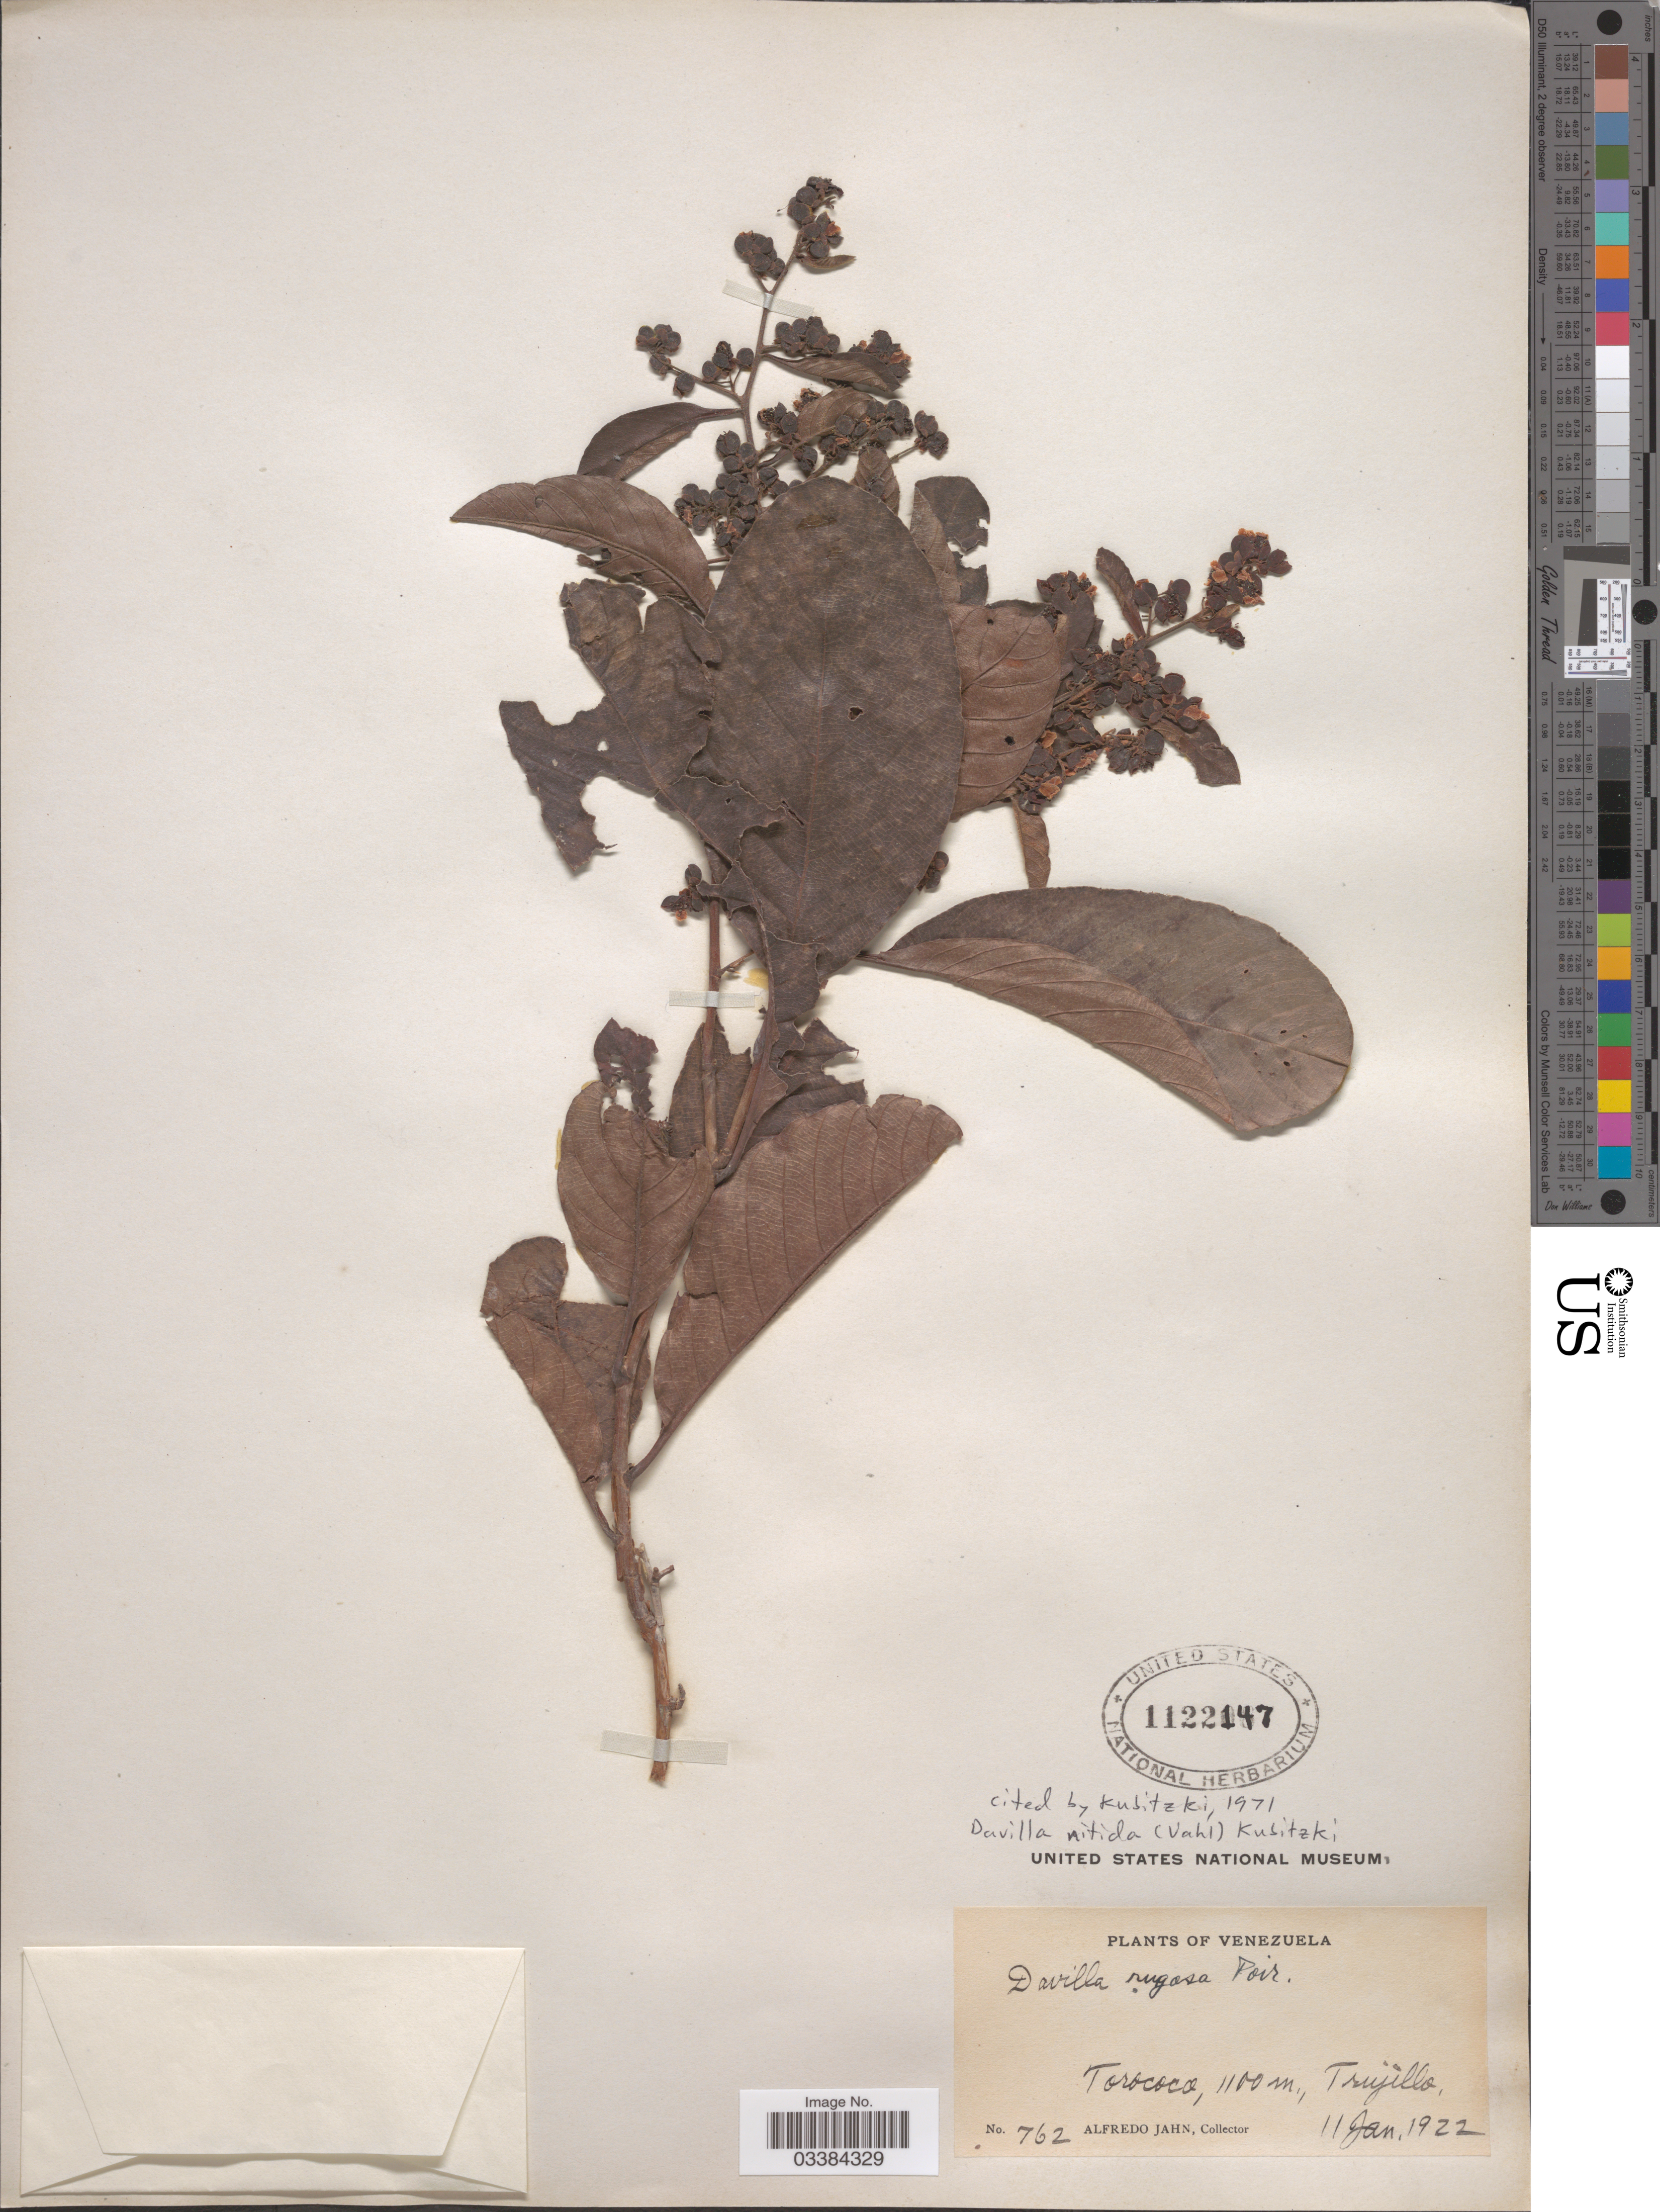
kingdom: Plantae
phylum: Tracheophyta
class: Magnoliopsida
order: Dilleniales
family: Dilleniaceae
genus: Davilla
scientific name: Davilla nitida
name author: (Vahl) Kubitzki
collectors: A. Jahn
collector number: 762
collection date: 1922-01-11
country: Venezuela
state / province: Trujillo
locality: Torococo.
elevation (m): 1100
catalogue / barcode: US 1122147